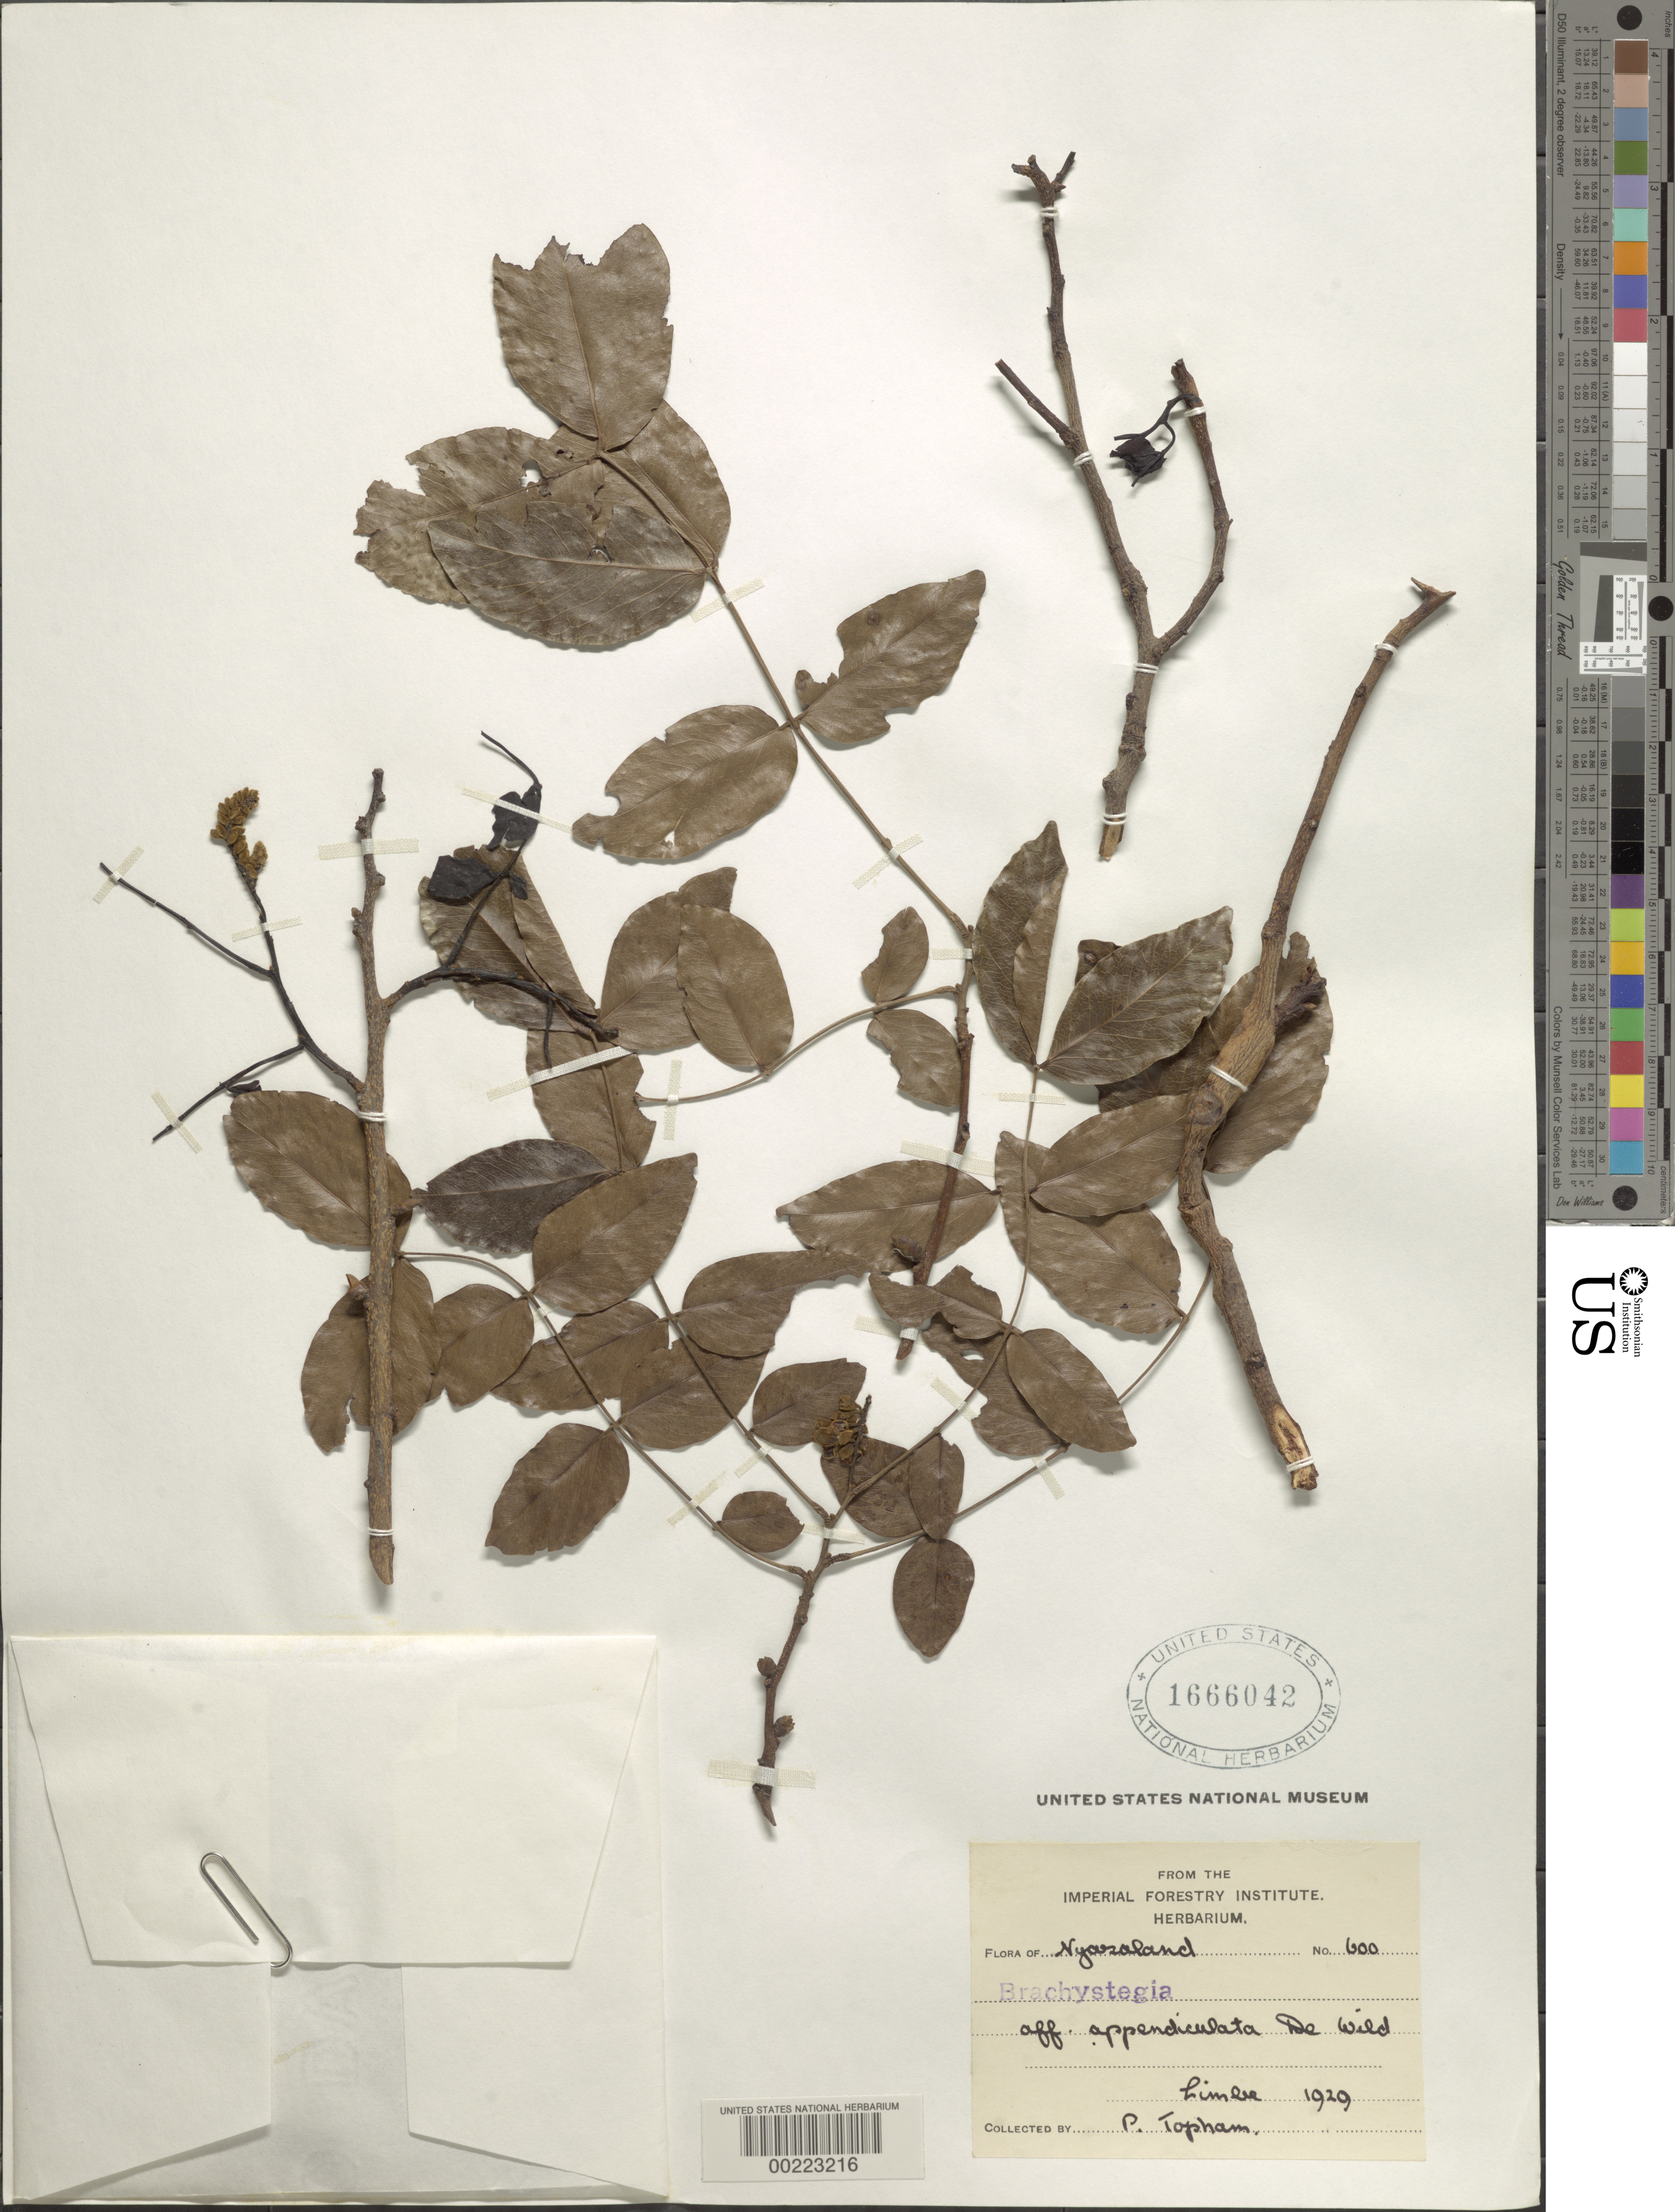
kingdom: Plantae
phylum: Tracheophyta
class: Magnoliopsida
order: Fabales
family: Fabaceae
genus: Brachystegia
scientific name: Brachystegia appendiculata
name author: Benth.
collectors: P. Topham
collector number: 600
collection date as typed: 1929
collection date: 1929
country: Malawi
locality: Limbe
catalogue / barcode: US 1666042